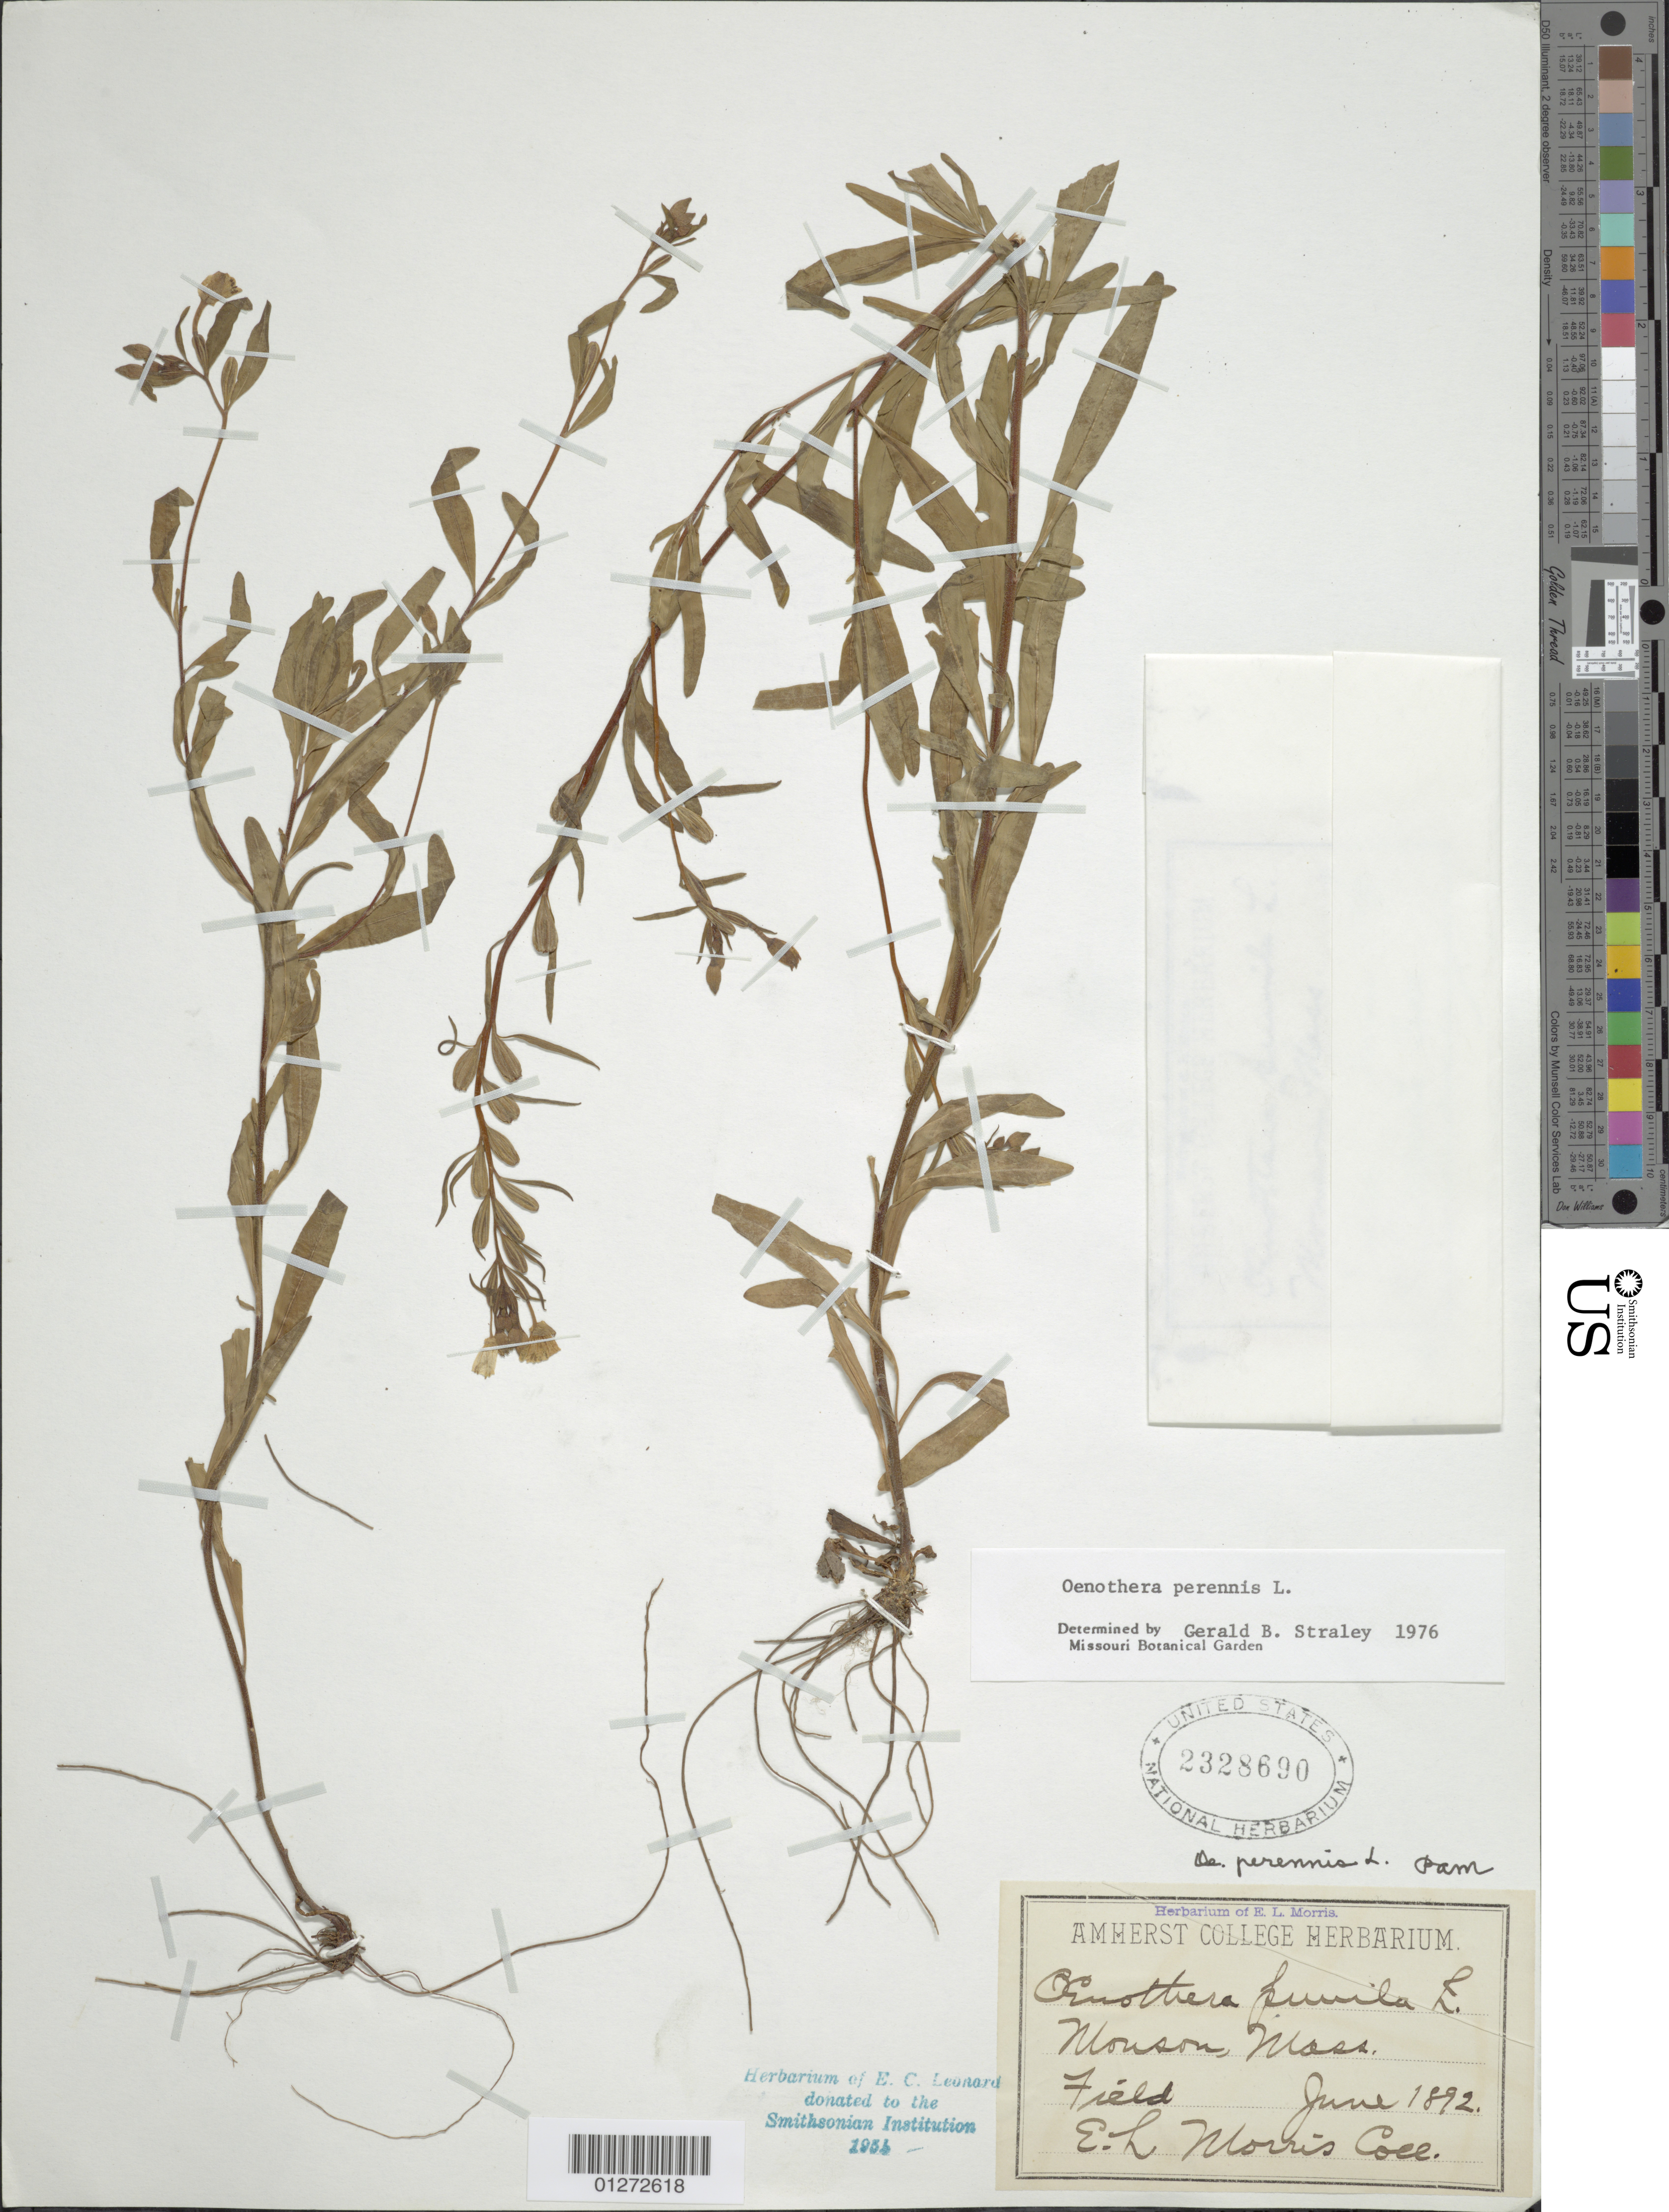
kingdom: Plantae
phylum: Tracheophyta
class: Magnoliopsida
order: Myrtales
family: Onagraceae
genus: Oenothera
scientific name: Oenothera perennis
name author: L.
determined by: Straley, G. B.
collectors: E. L. Morris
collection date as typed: Jun 1892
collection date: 1892-06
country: United States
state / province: Massachusetts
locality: Monson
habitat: Field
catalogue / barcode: US 2328690